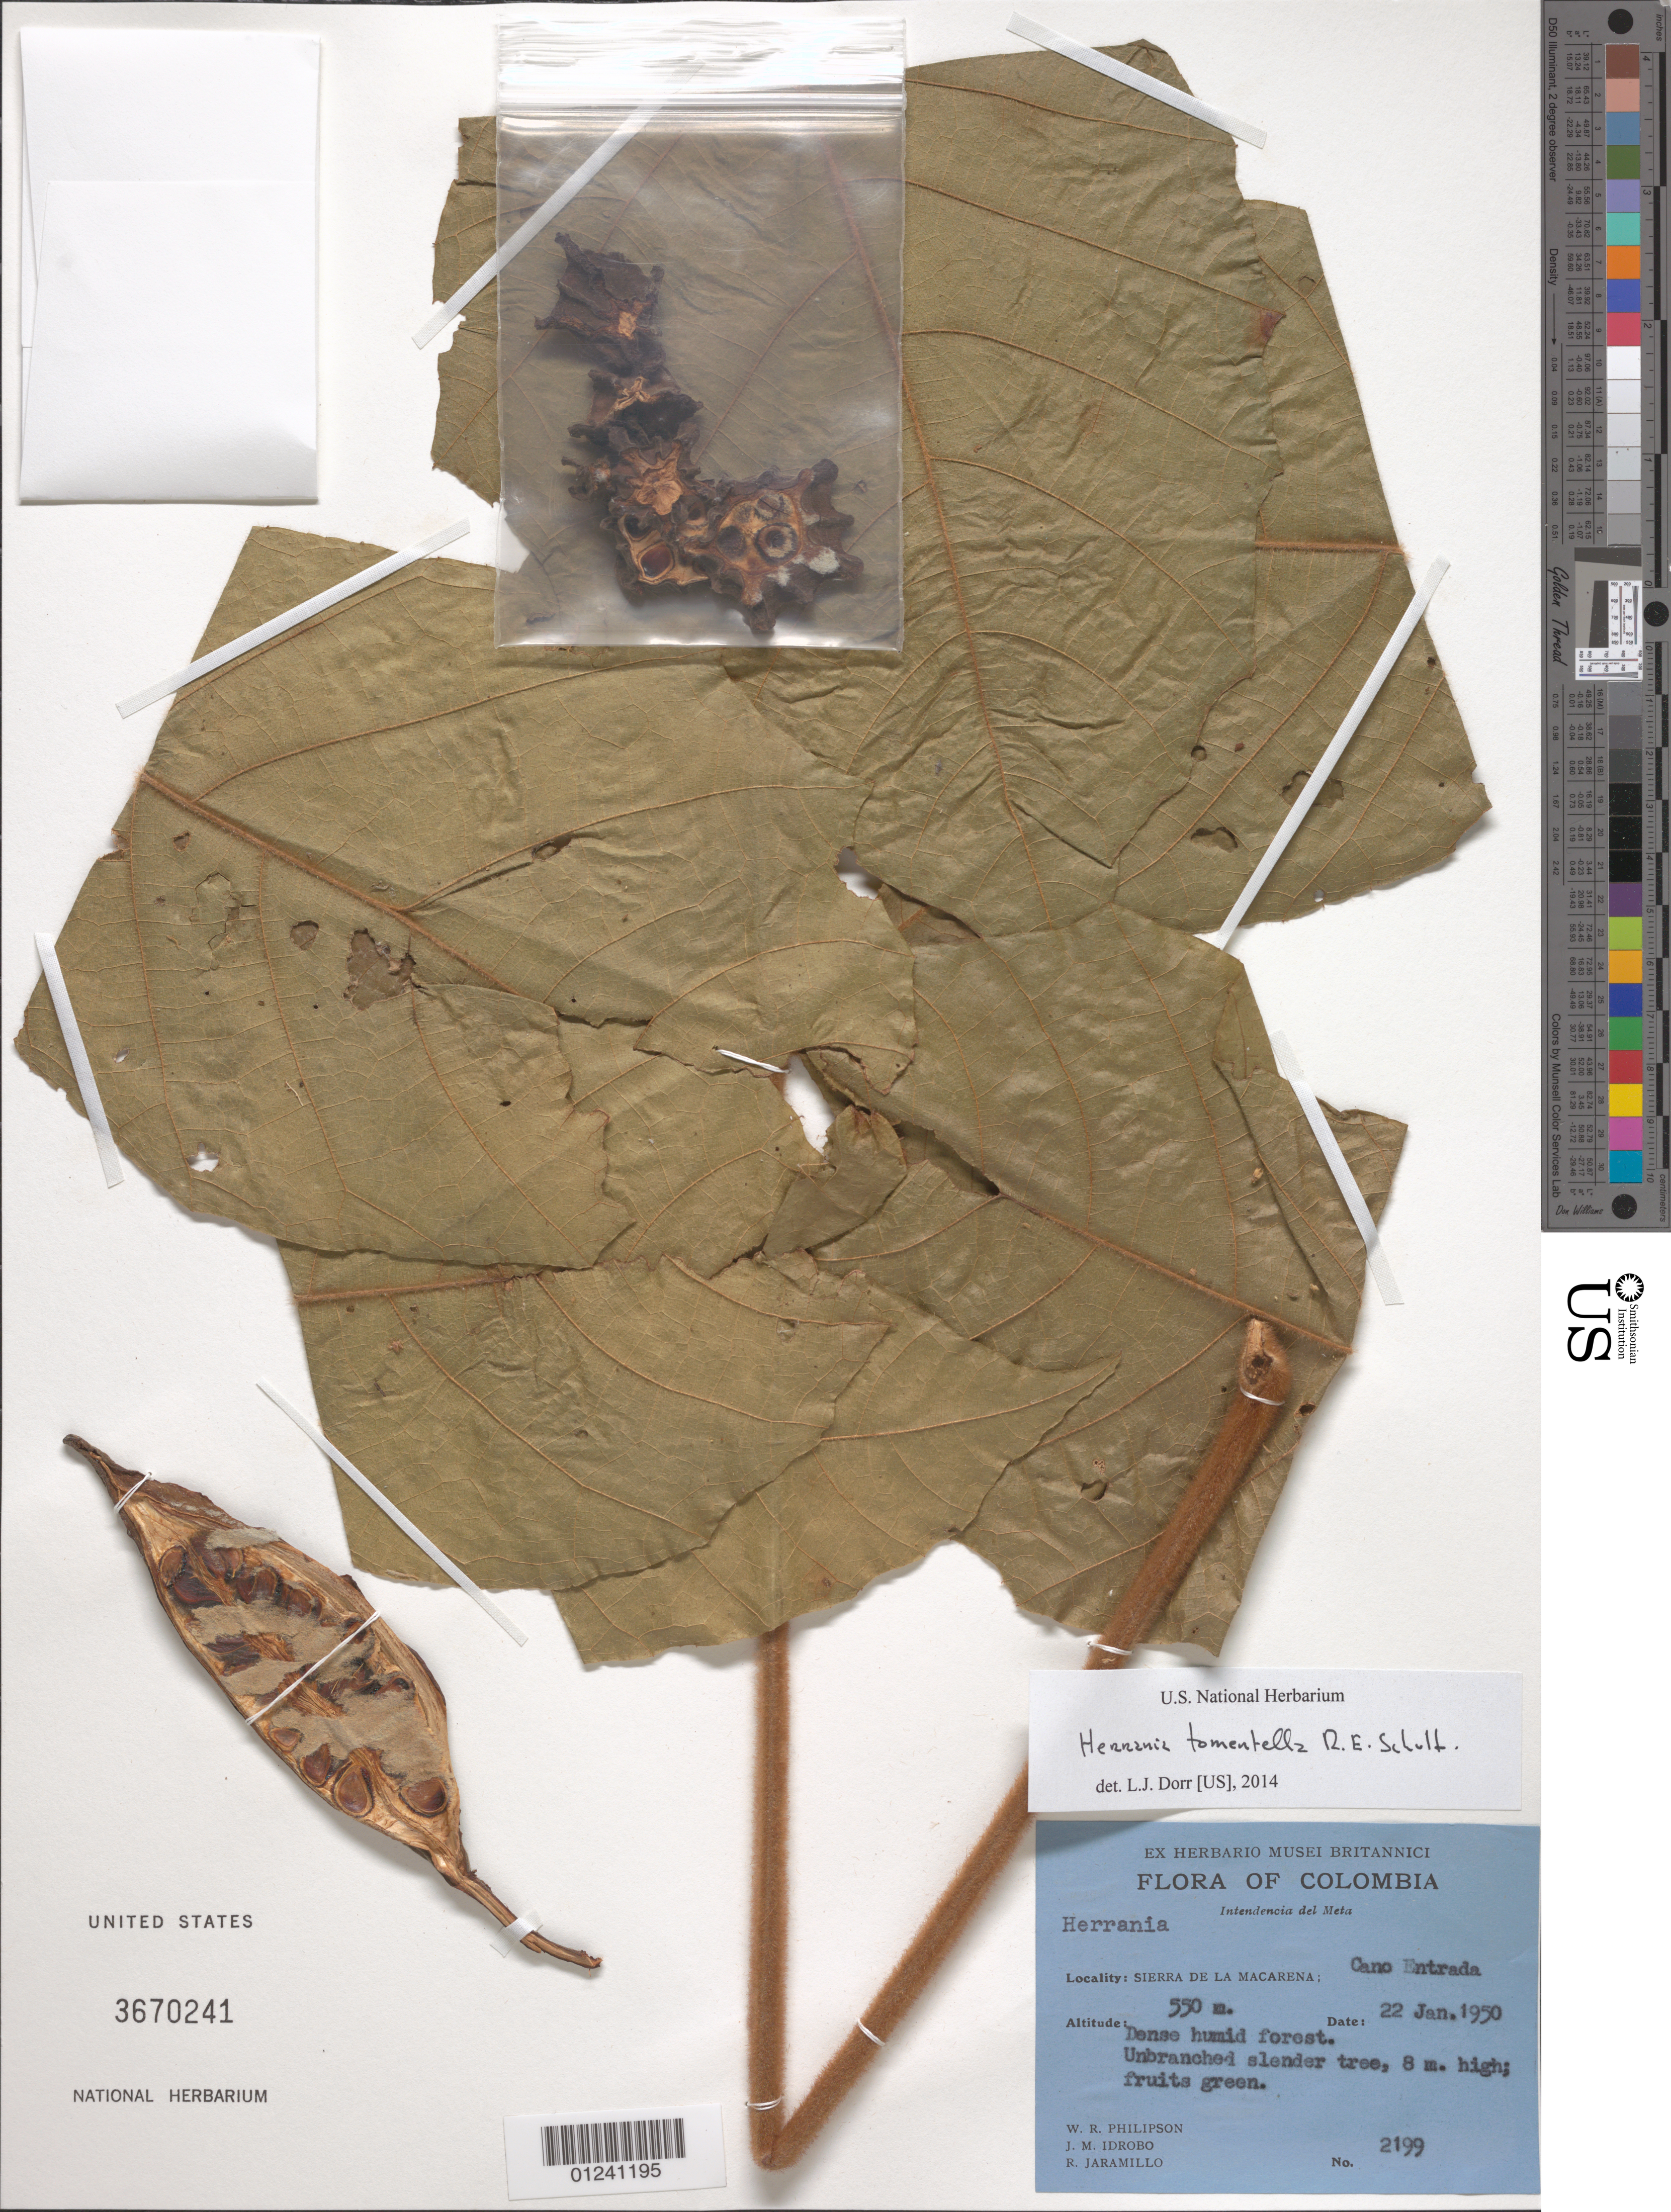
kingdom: Plantae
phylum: Tracheophyta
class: Magnoliopsida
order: Malvales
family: Malvaceae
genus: Herrania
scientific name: Herrania tomentella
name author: R.E. Schult.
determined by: Dorr, L. J., (BOT), Smithsonian Institution - National Museum of Natural History (UNITED STATES)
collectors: W. R. Philipson, J. M. Idrobo & R. Jaramillo M.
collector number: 2199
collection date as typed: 22 Jan 1950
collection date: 1950-01-22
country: Colombia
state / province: Meta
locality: Sierra de la Macarena: Cano Entrada.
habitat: Dense humid forest.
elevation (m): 550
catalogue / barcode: US 3670241